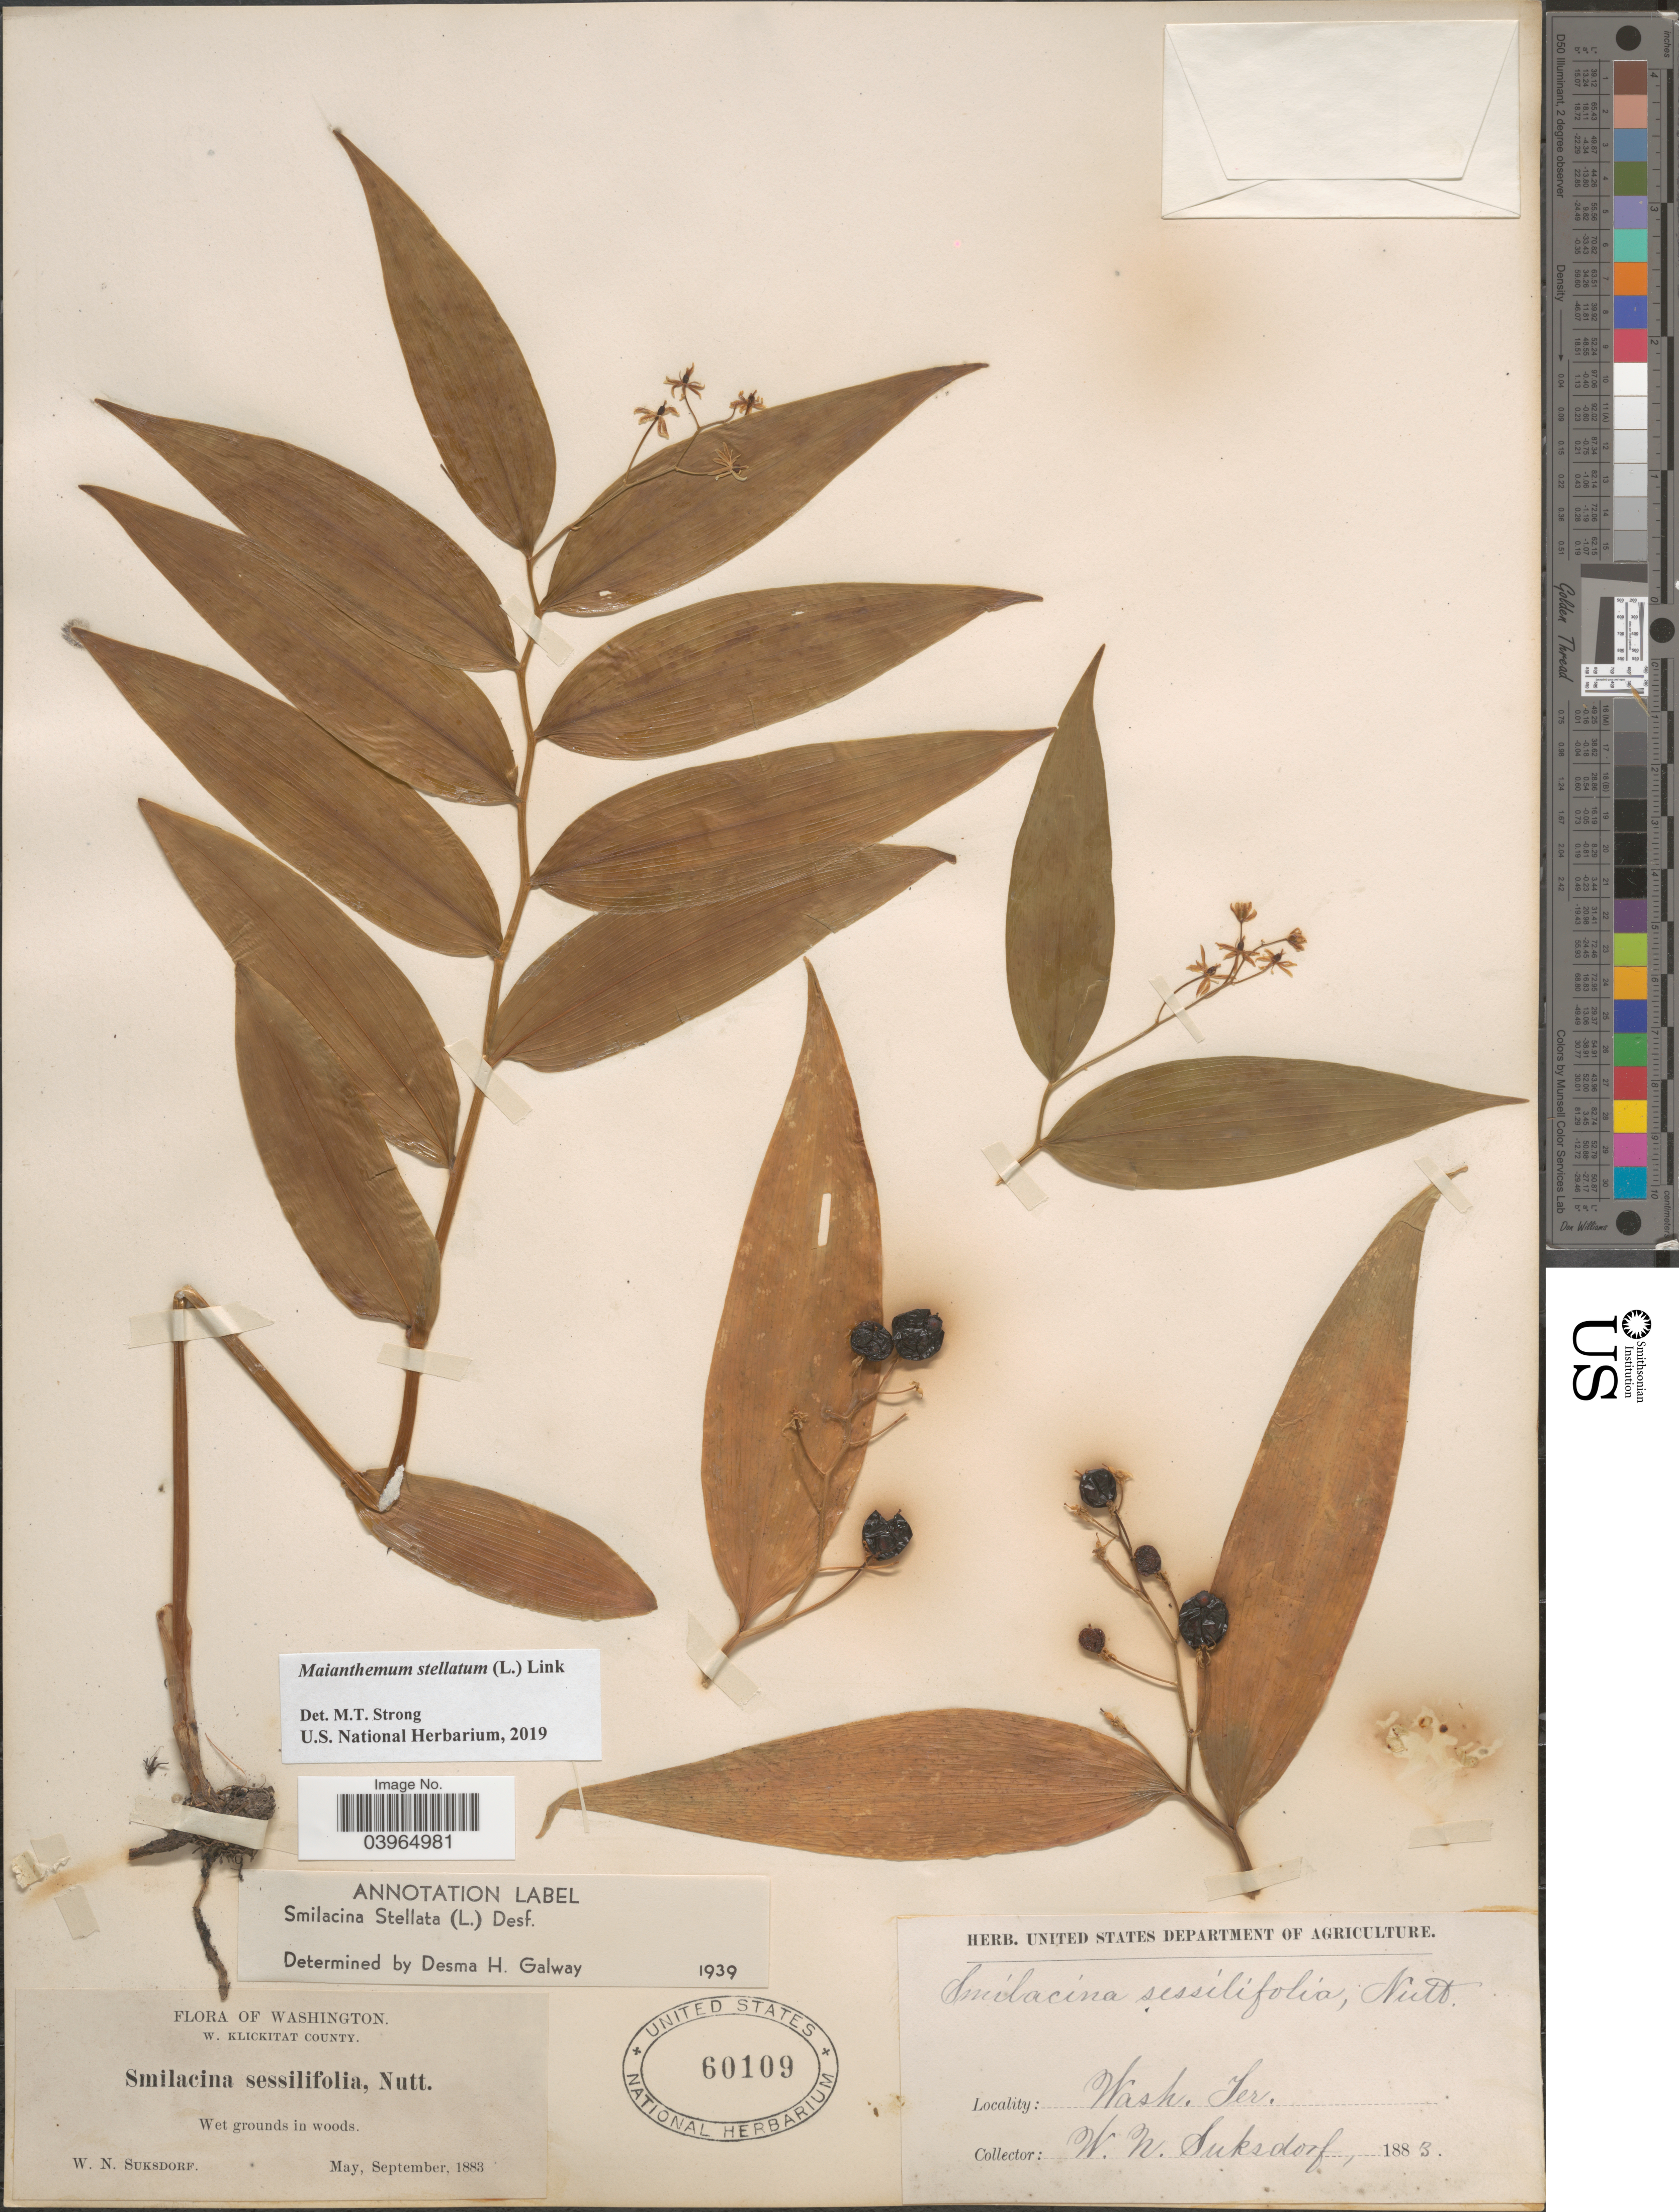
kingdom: Plantae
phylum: Tracheophyta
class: Liliopsida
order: Asparagales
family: Asparagaceae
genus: Maianthemum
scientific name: Maianthemum stellatum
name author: (L.) Link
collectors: W. N. Suksdorf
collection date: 1883-05/1883-09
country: United States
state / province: Washington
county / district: Klickitat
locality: W. Klickitat County. Wash. Ter.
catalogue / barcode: US 60109